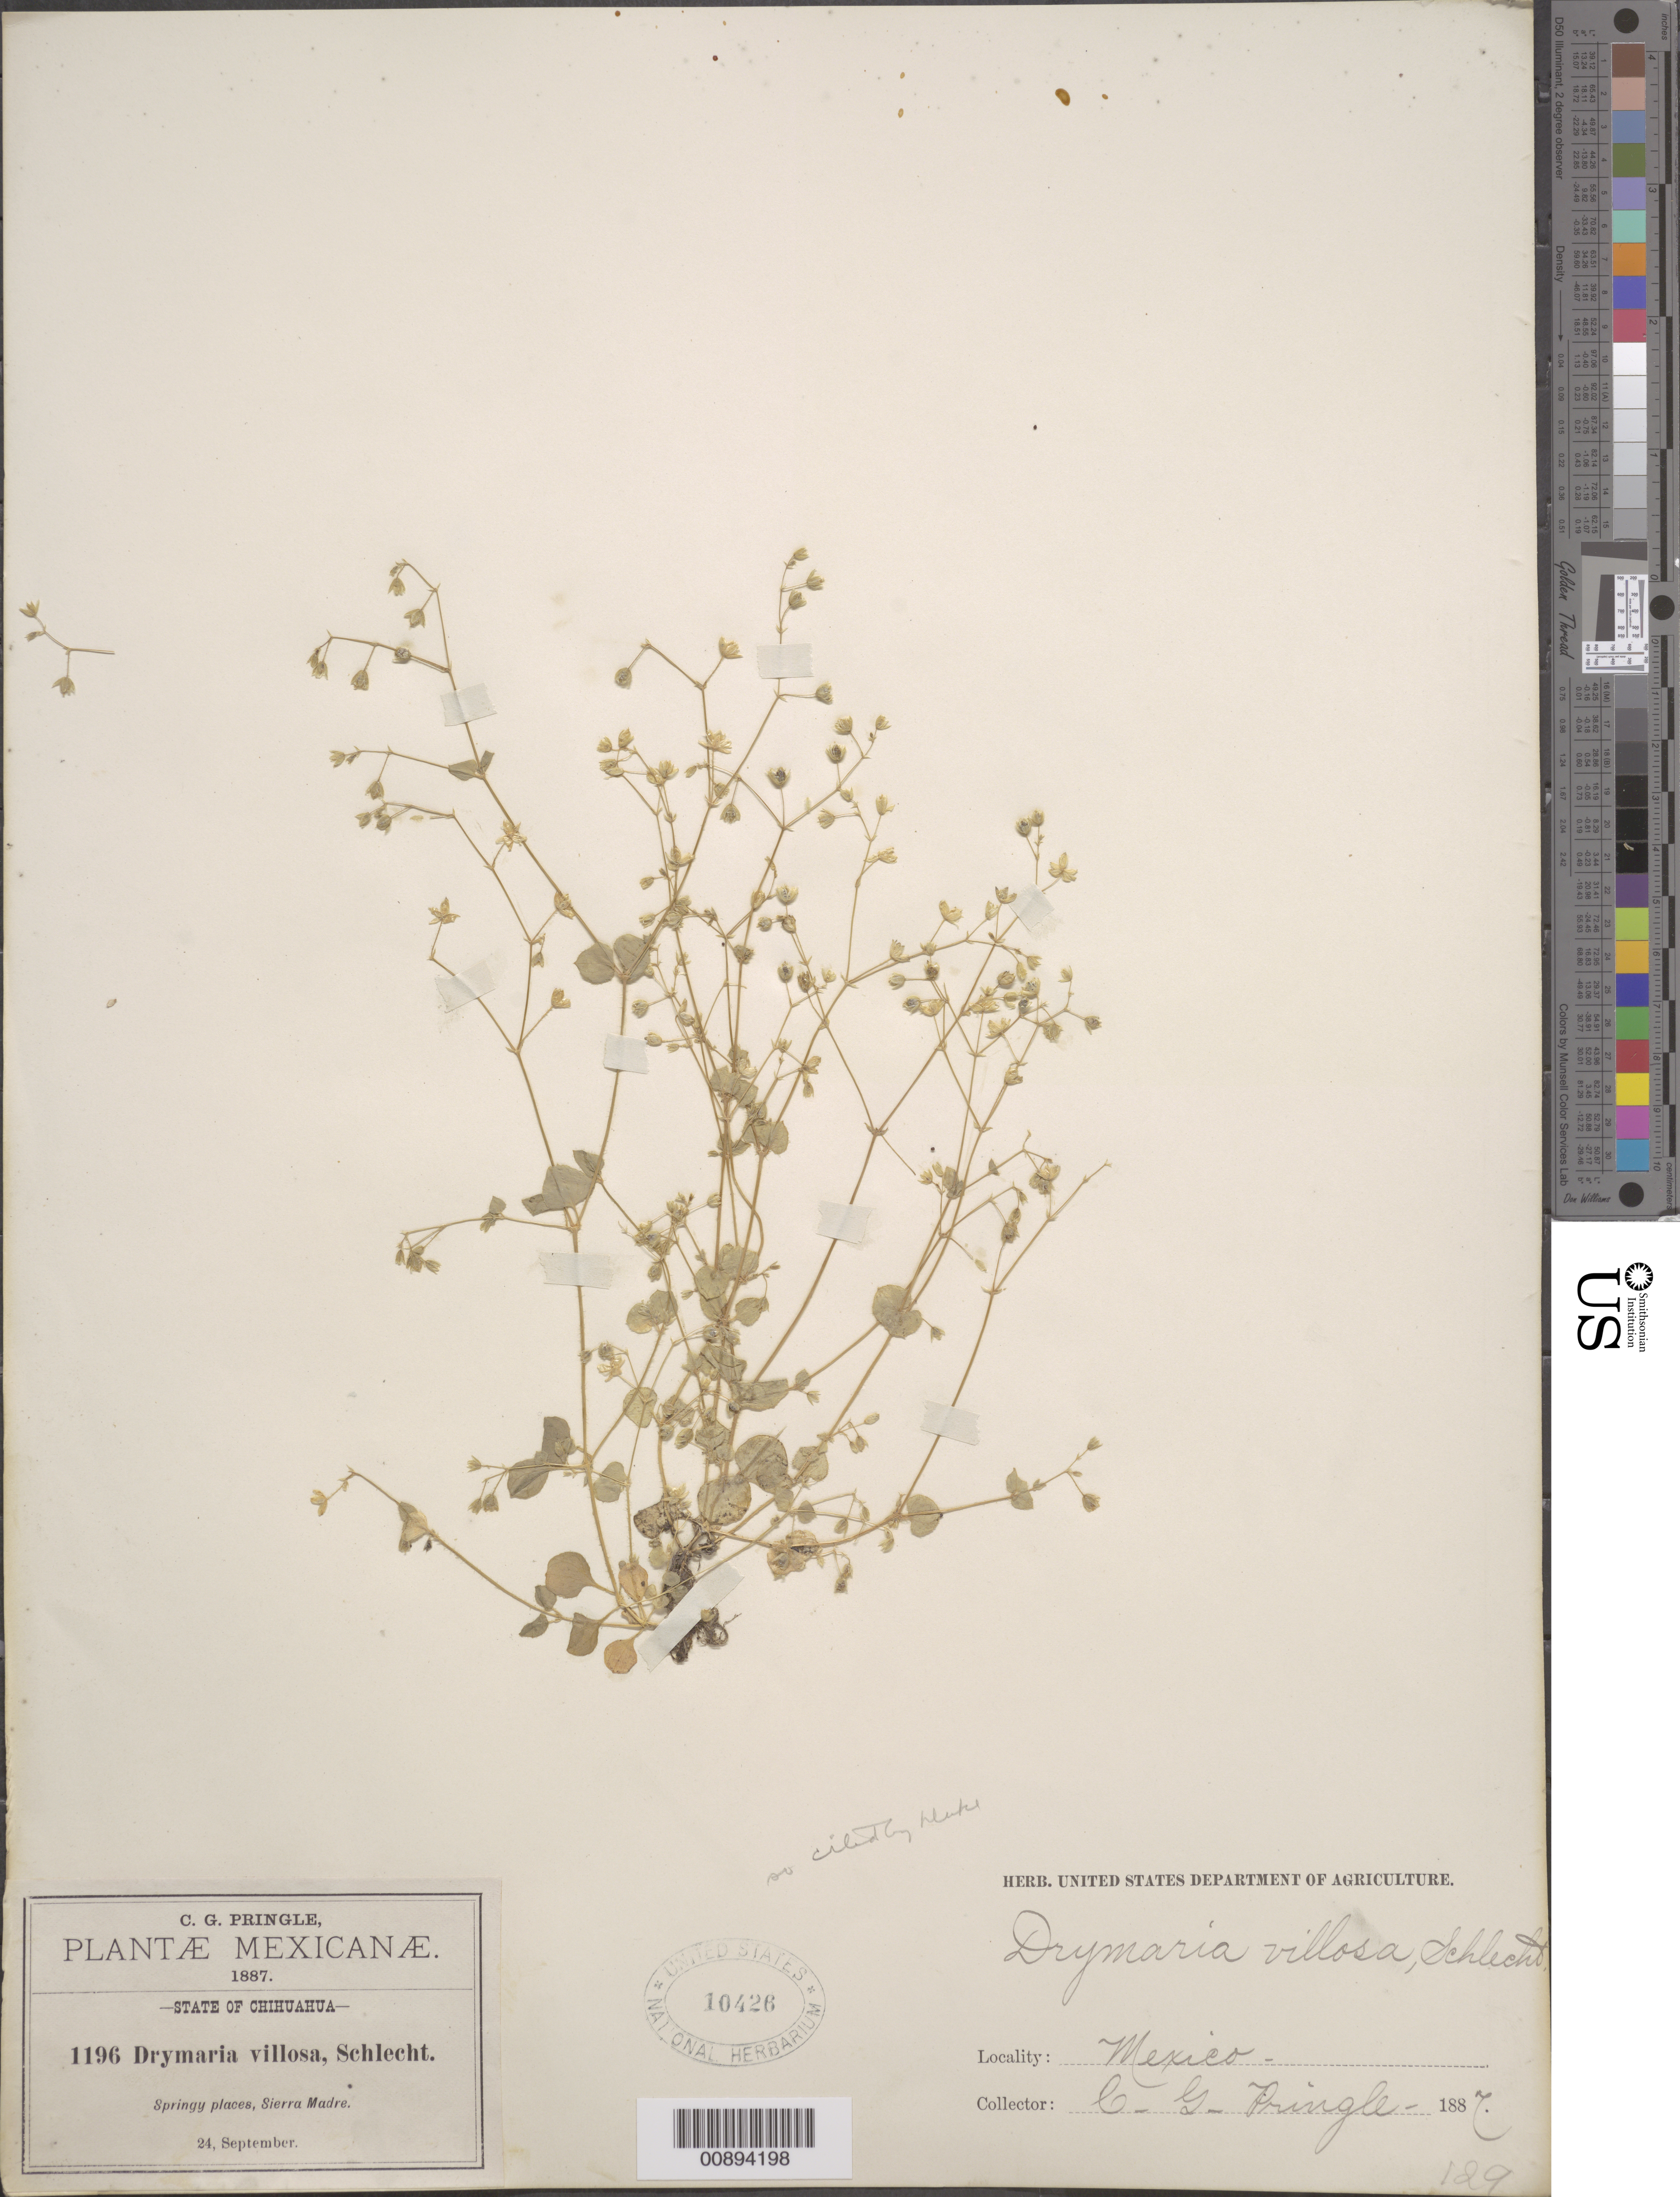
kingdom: Plantae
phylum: Tracheophyta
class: Magnoliopsida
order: Caryophyllales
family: Caryophyllaceae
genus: Drymaria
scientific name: Drymaria villosa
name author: Cham. & Schltdl.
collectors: C. G. Pringle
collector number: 1196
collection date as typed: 24 Sep 1887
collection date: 1887-09-24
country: Mexico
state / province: Chihuahua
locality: Sierra Madre, Chihuahua.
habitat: Springy places.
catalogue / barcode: US 10426